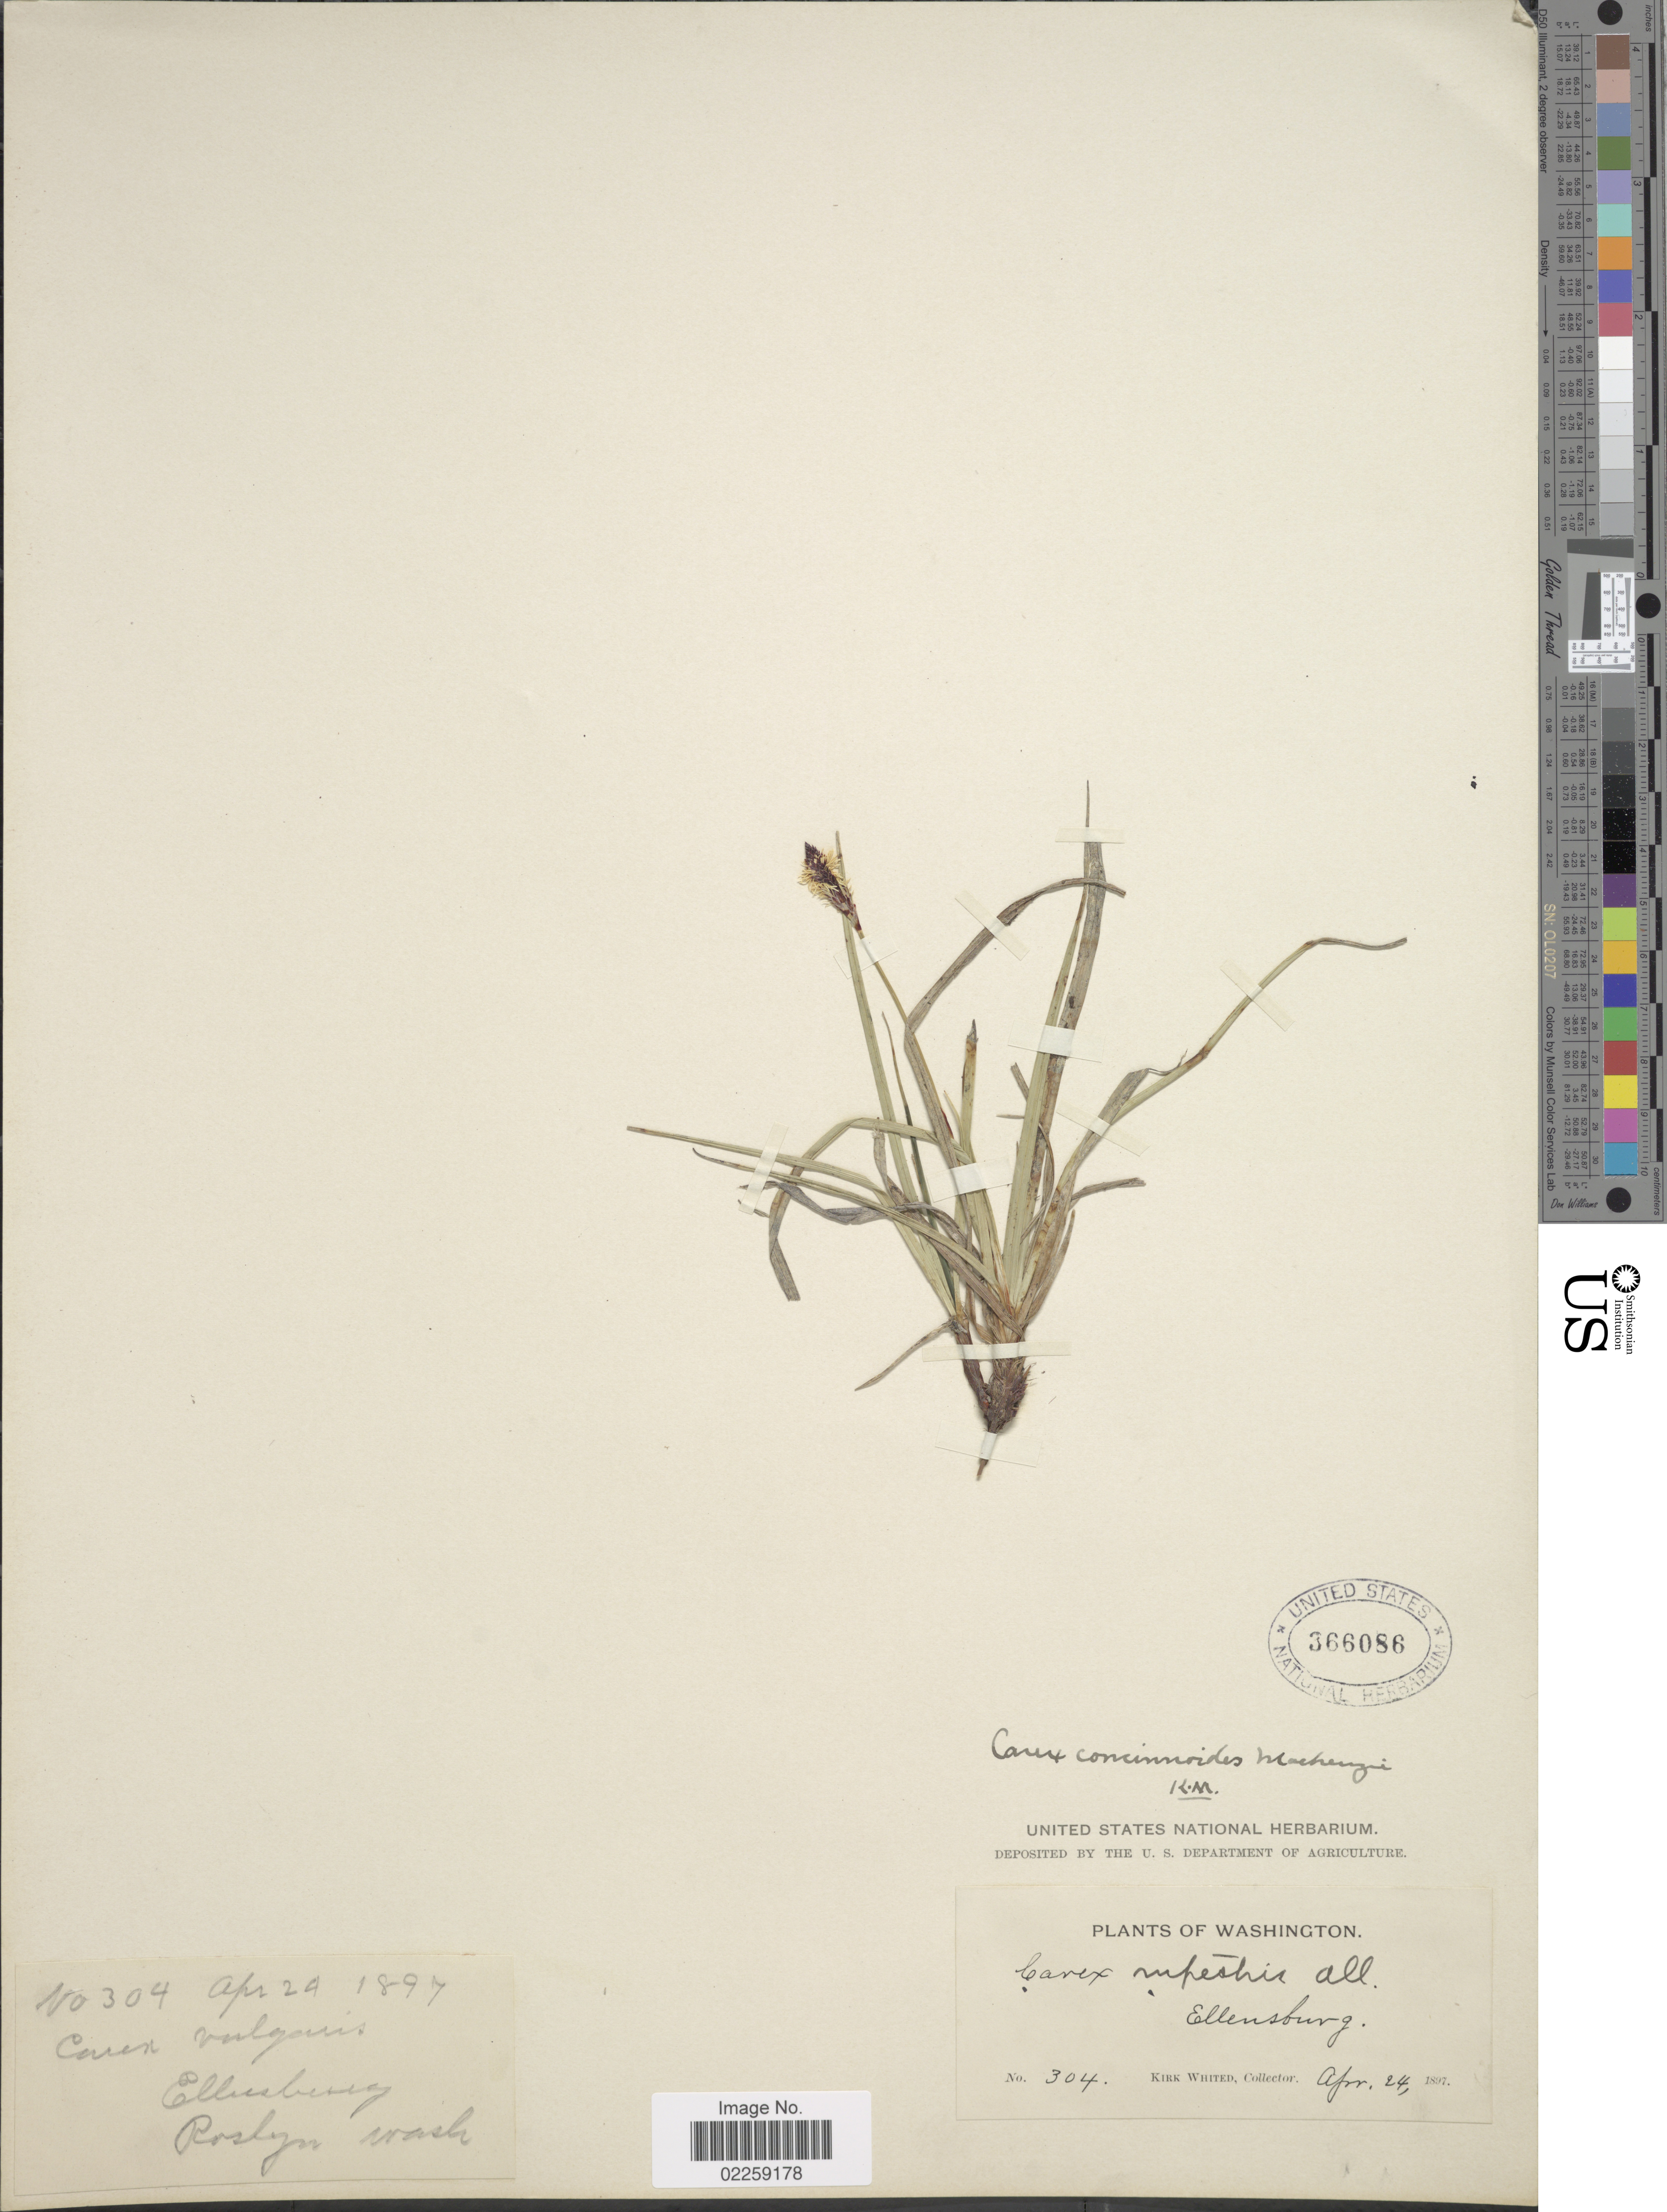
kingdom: Plantae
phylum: Tracheophyta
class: Liliopsida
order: Poales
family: Cyperaceae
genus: Carex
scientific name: Carex concinnoides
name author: Mack.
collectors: K. Whited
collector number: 304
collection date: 1897-04-24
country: United States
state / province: Washington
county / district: Kittitas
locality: Ellensburg, Roslyn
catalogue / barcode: US 366086